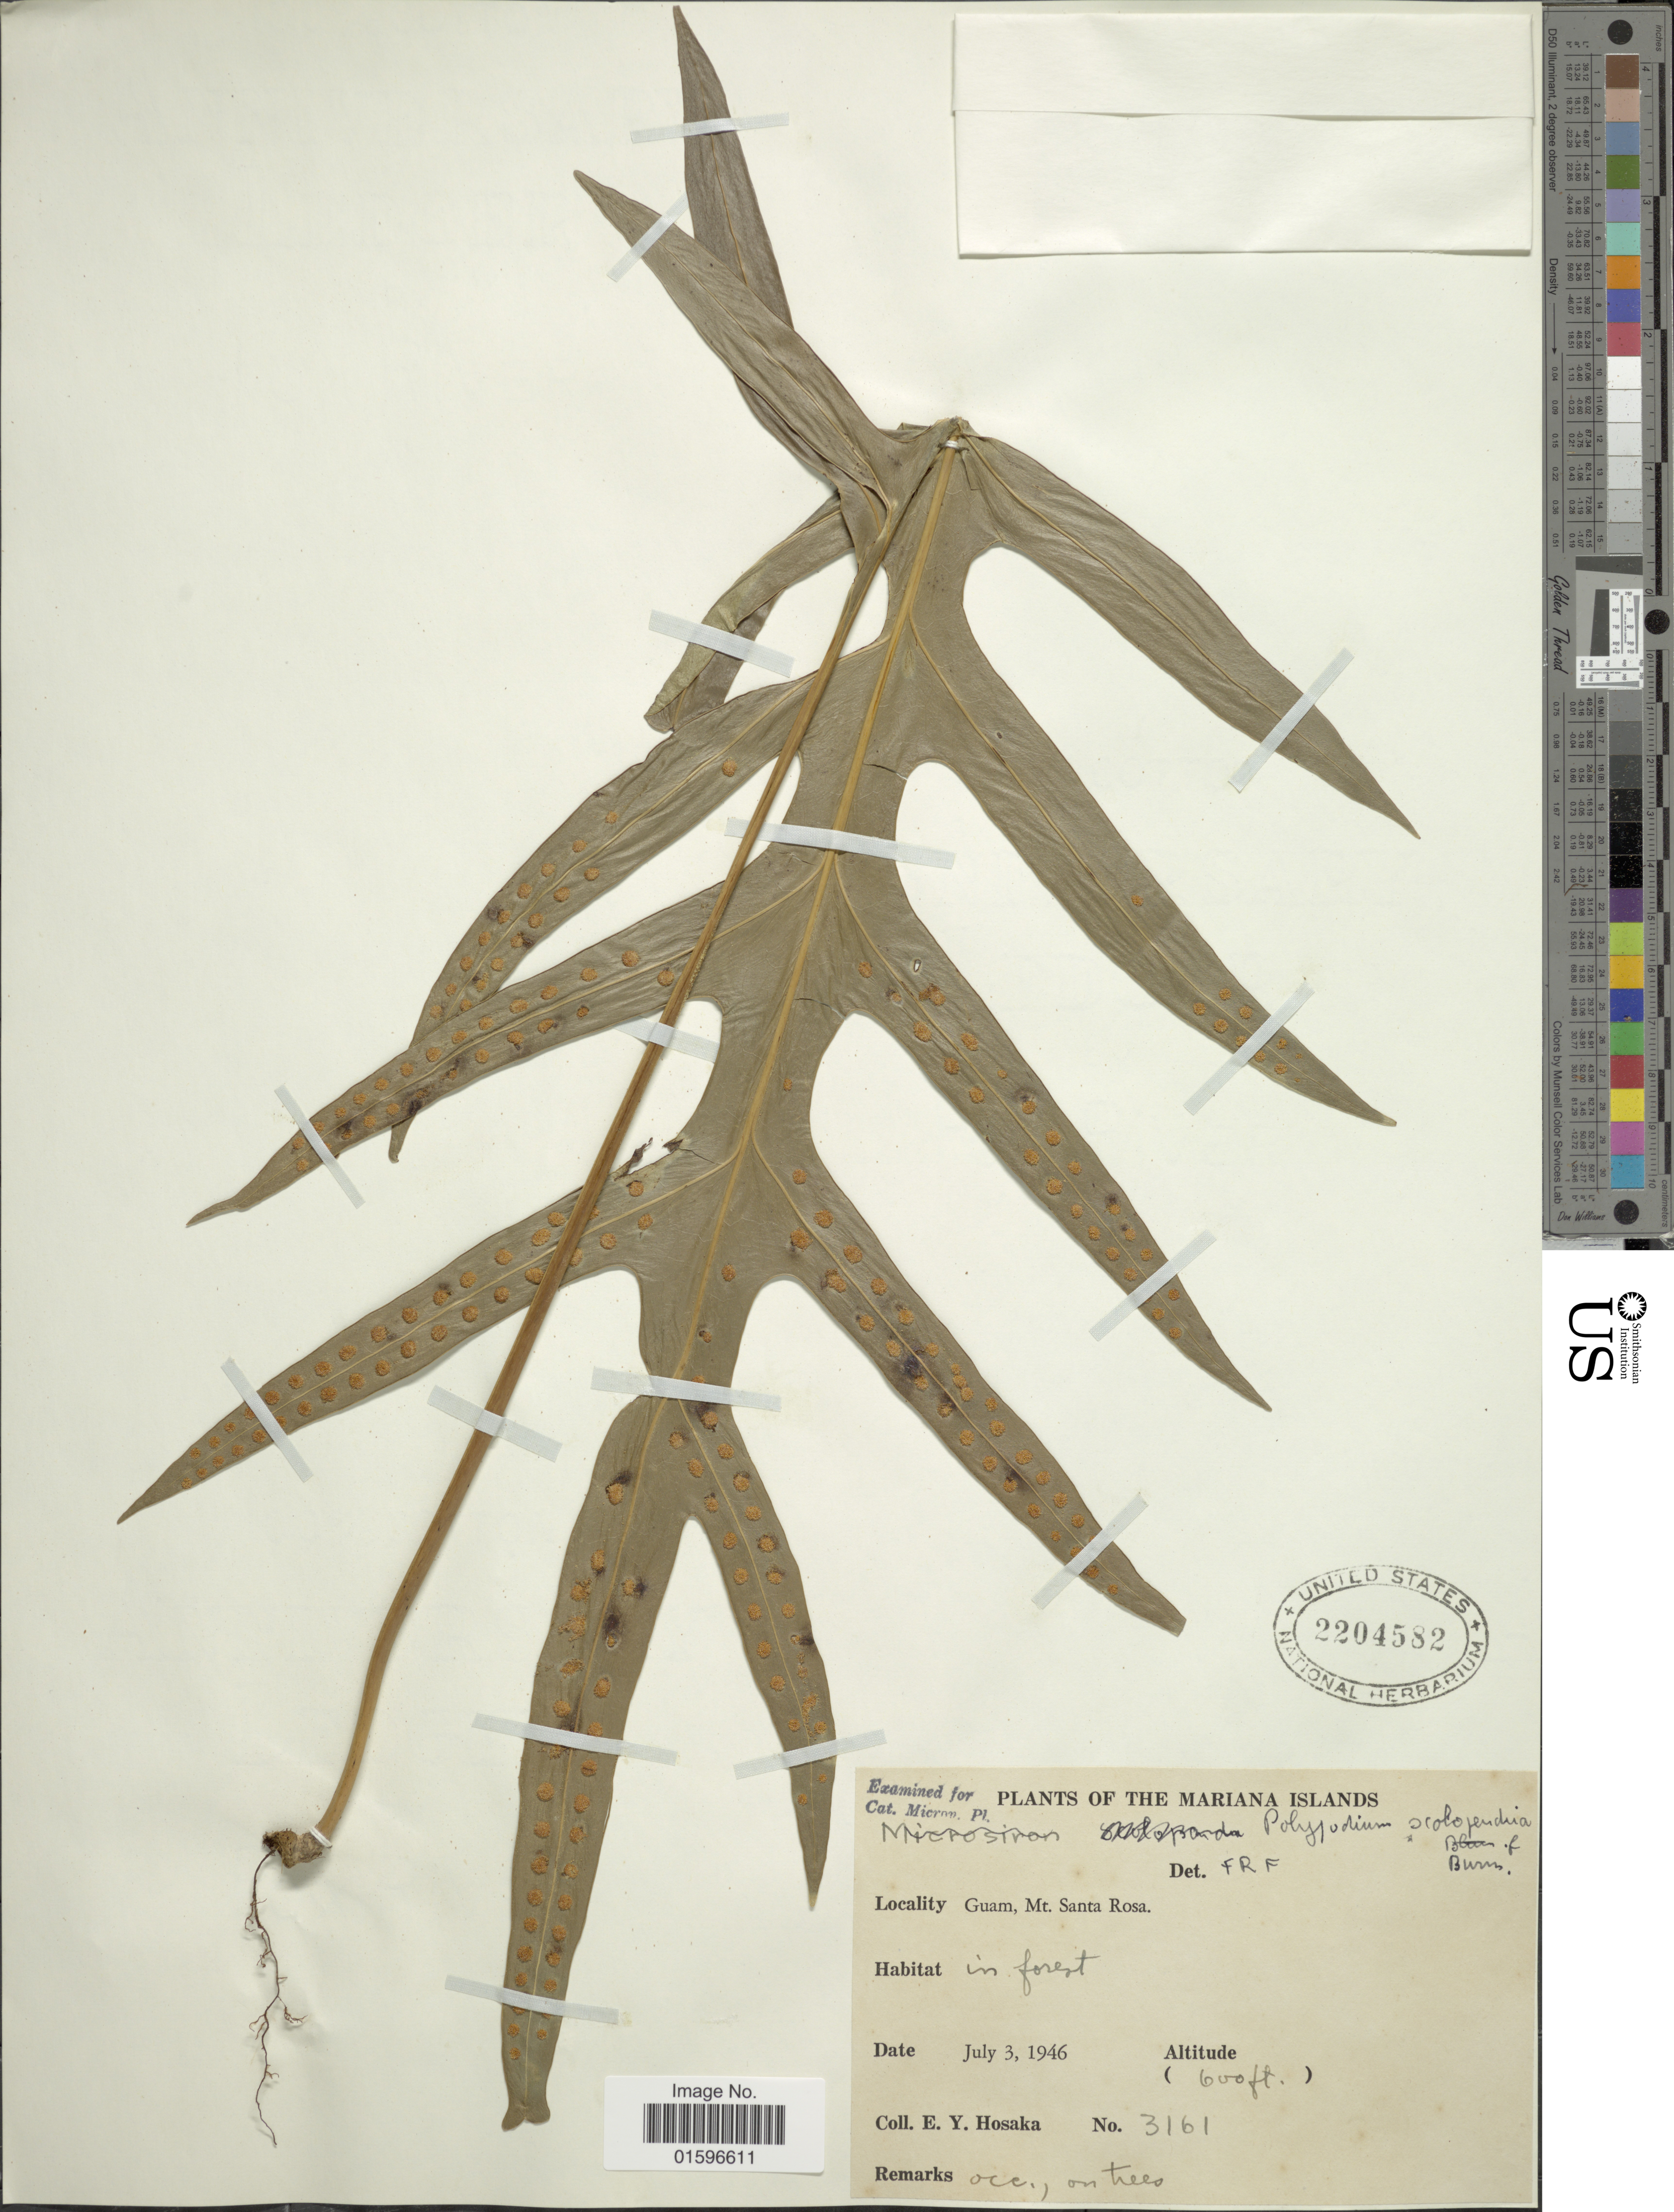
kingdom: Plantae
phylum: Tracheophyta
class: Polypodiopsida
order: Polypodiales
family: Polypodiaceae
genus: Polypodium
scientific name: Polypodium scolopendria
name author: Burm. f.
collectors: E. Y. Hosaka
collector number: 3161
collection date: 1946-07-03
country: Northern Mariana Islands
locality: Marianas Islands, Guam, Mt. Santa Rosa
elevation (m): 183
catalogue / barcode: US 2204582